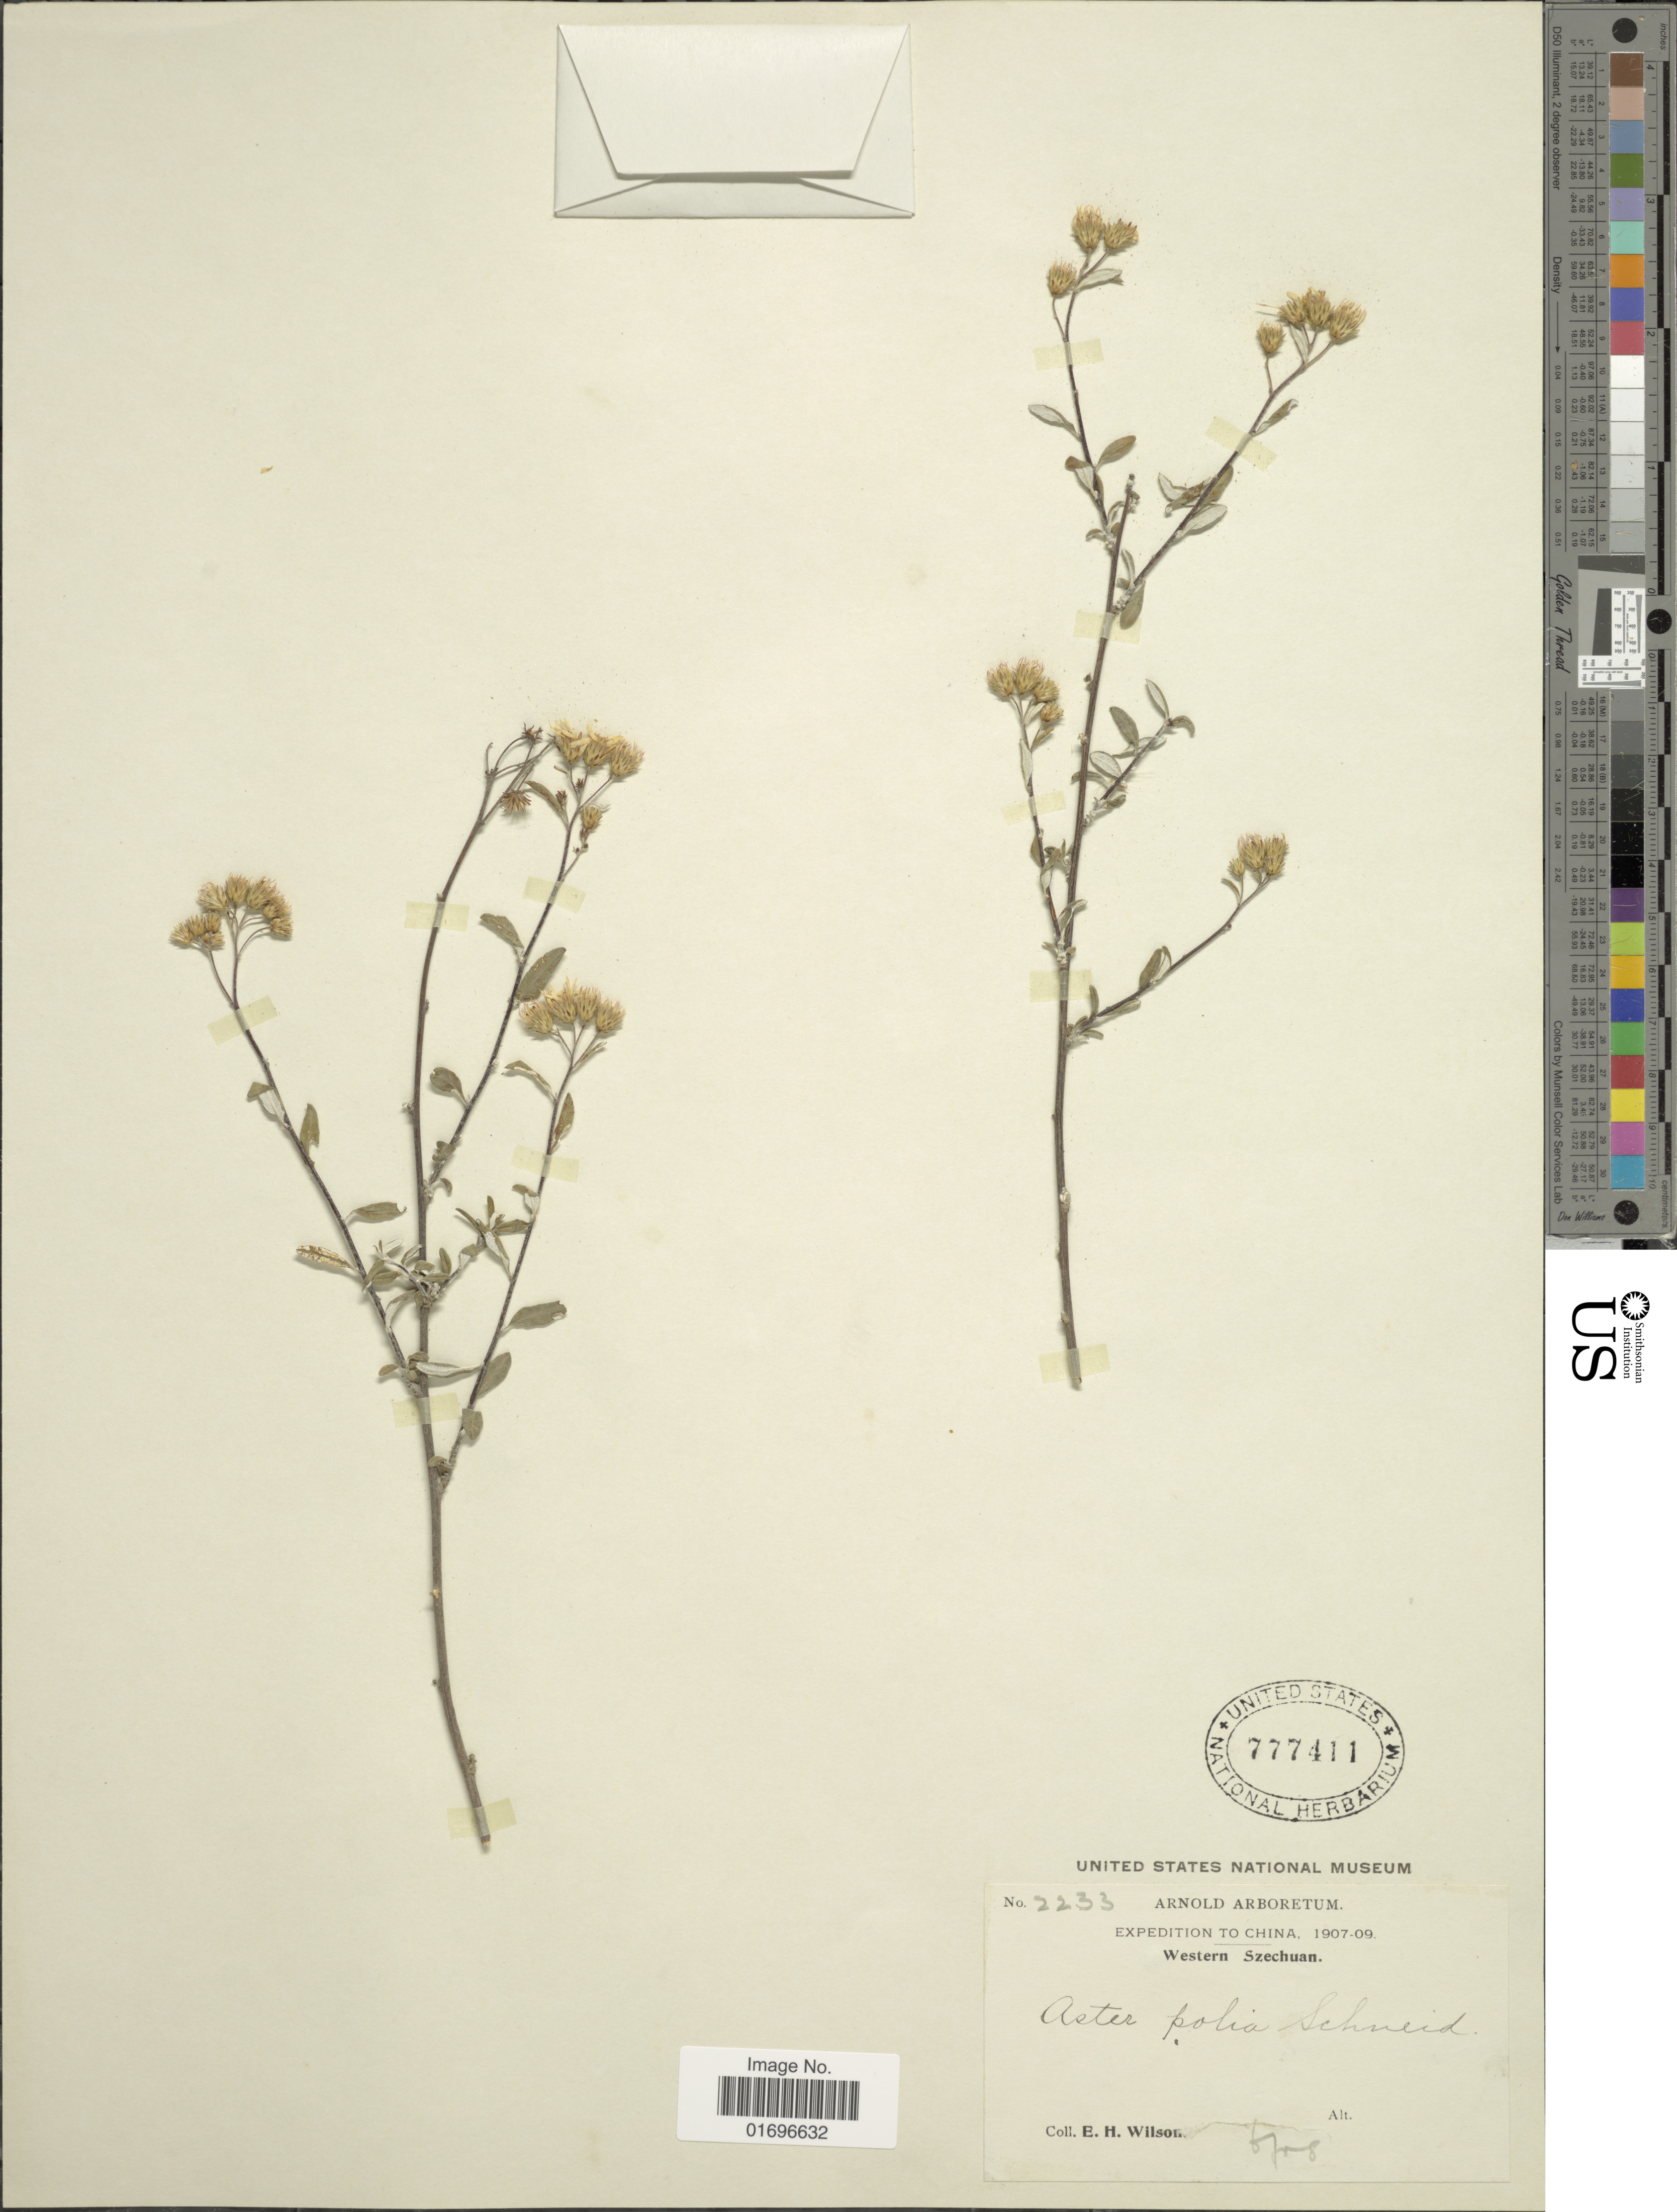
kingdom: Plantae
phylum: Tracheophyta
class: Magnoliopsida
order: Asterales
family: Asteraceae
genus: Aster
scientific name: Aster polius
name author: C.K. Schneid.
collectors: E. Wilson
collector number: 2233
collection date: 1908-06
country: China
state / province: Sichuan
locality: China. Western Szechuan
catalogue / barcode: US 777411